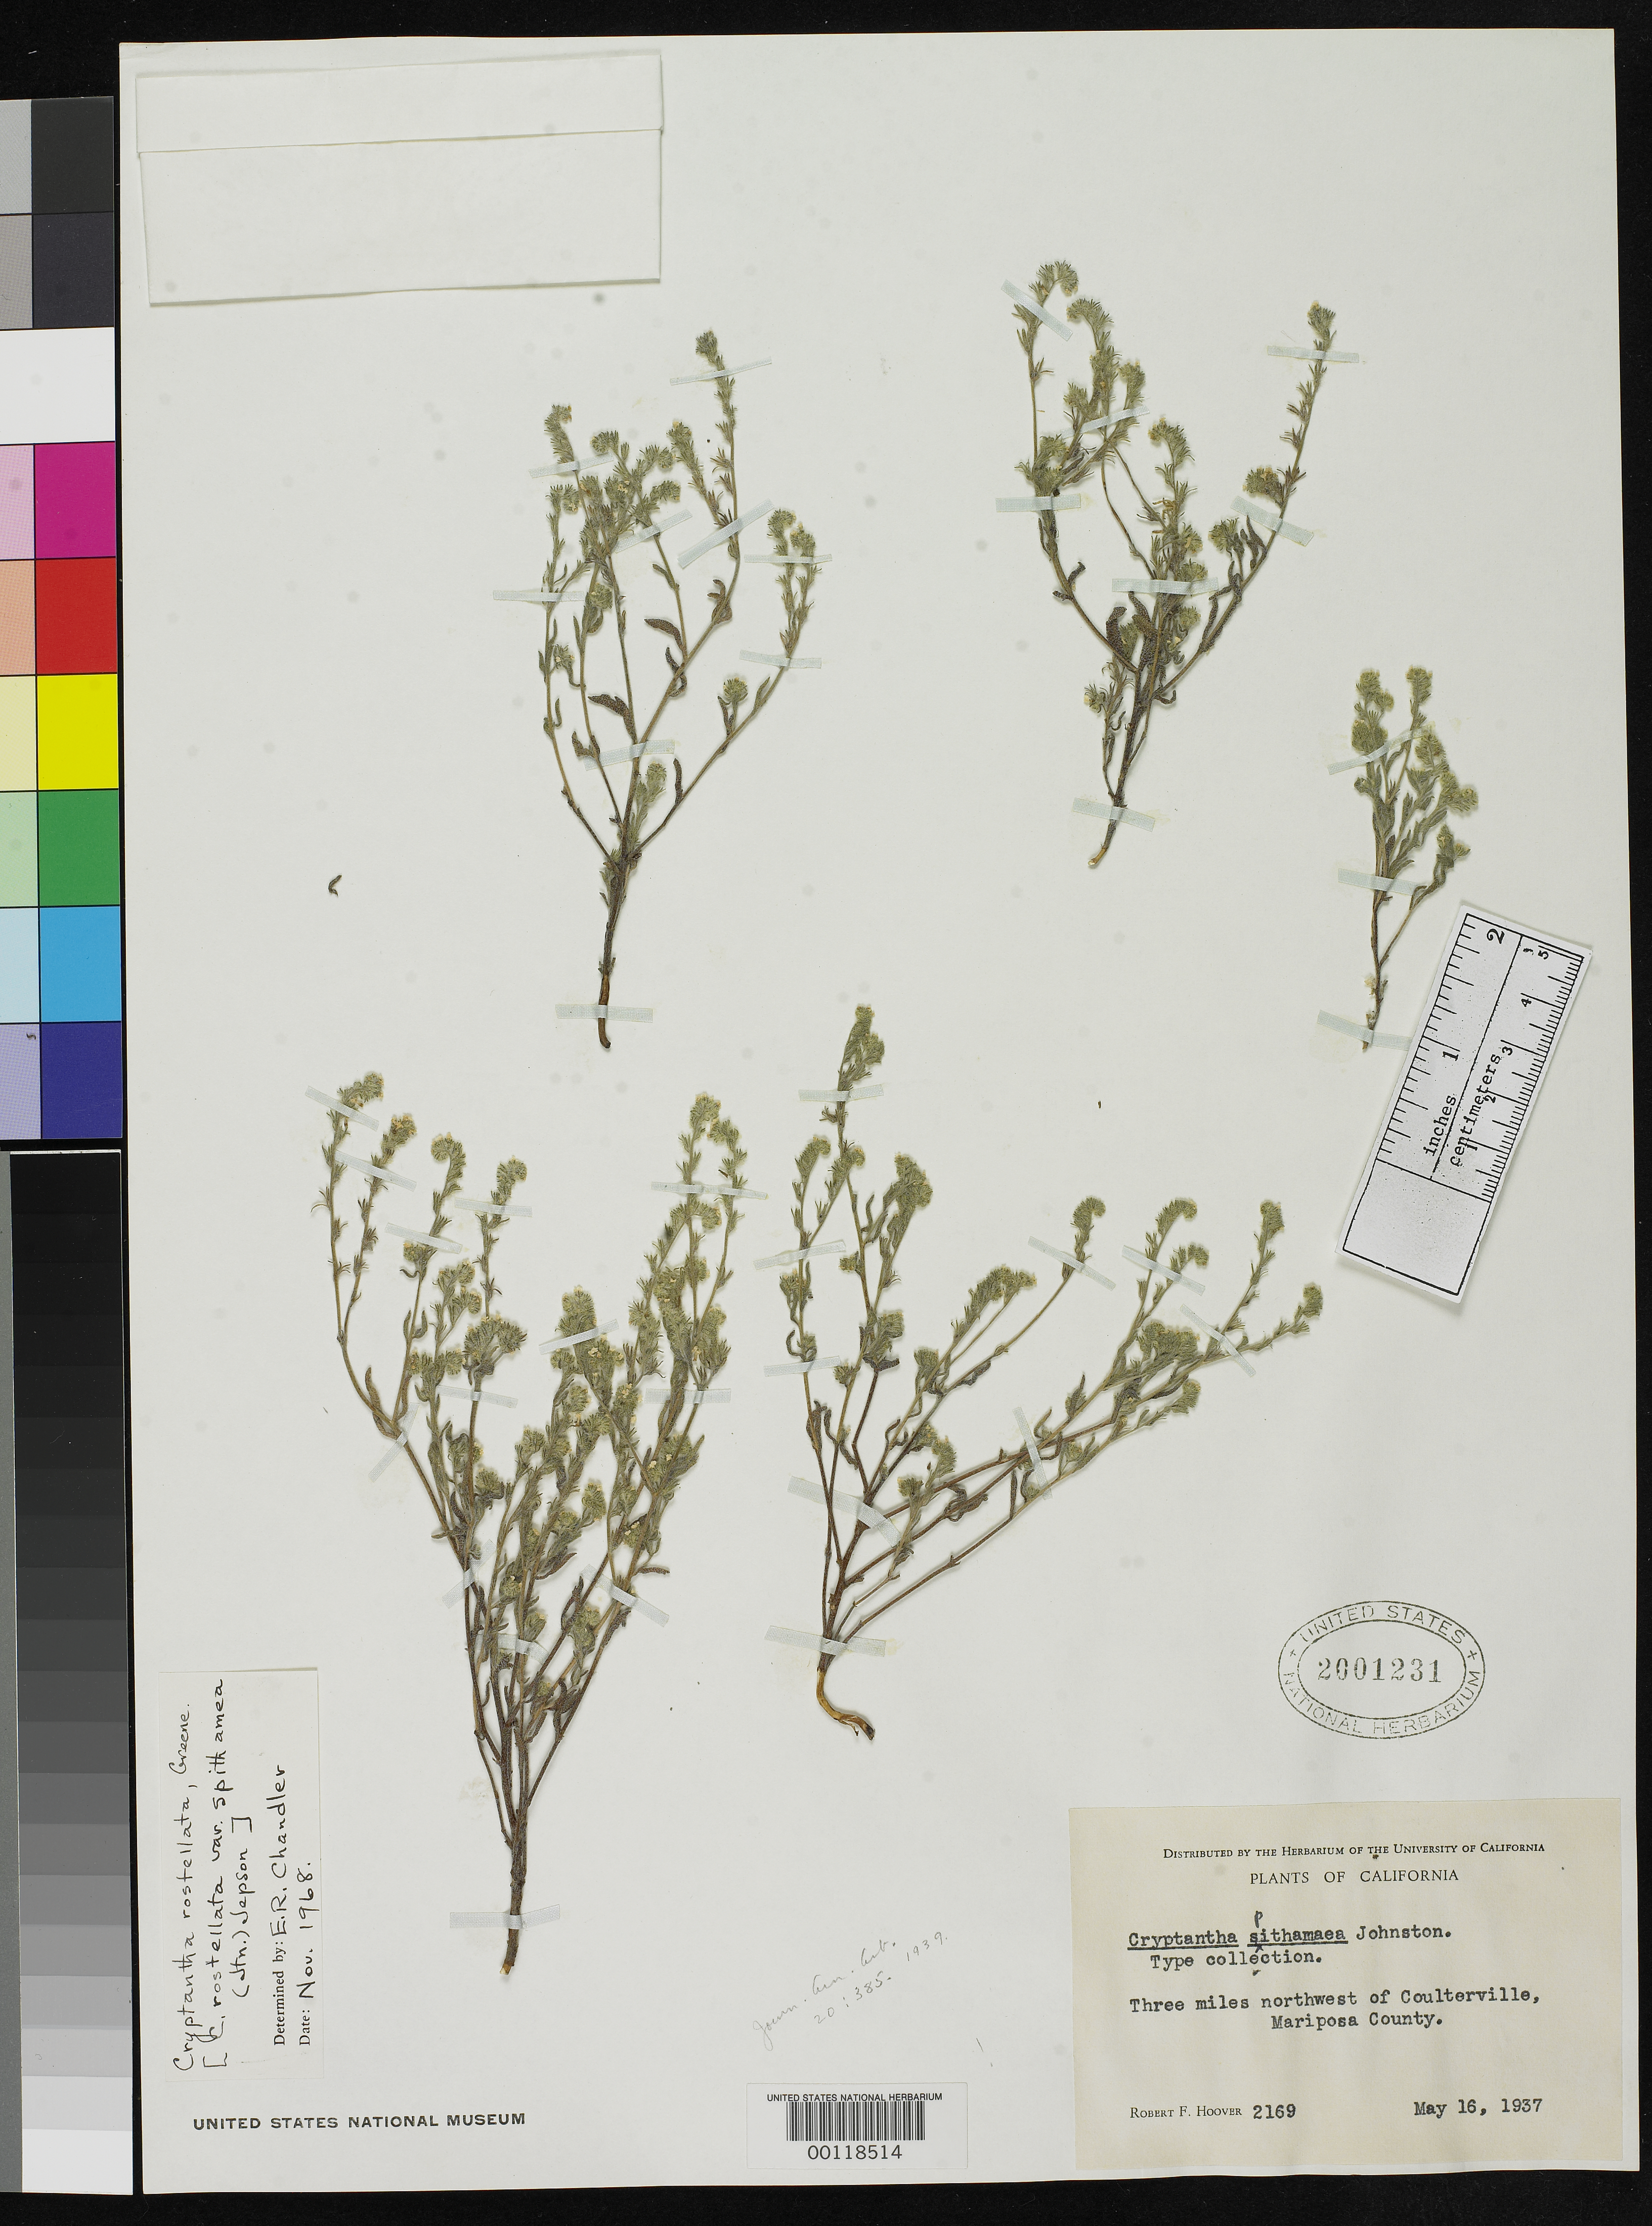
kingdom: Plantae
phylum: Tracheophyta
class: Magnoliopsida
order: Boraginales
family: Boraginaceae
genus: Cryptantha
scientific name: Cryptantha spithamaea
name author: I.M. Johnst.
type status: Isotype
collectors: R. F. Hoover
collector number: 2169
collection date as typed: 16 May 1937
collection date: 1937-05-16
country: United States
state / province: California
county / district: Mariposa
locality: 3 mi NW of Coulterville.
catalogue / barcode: US 2001231